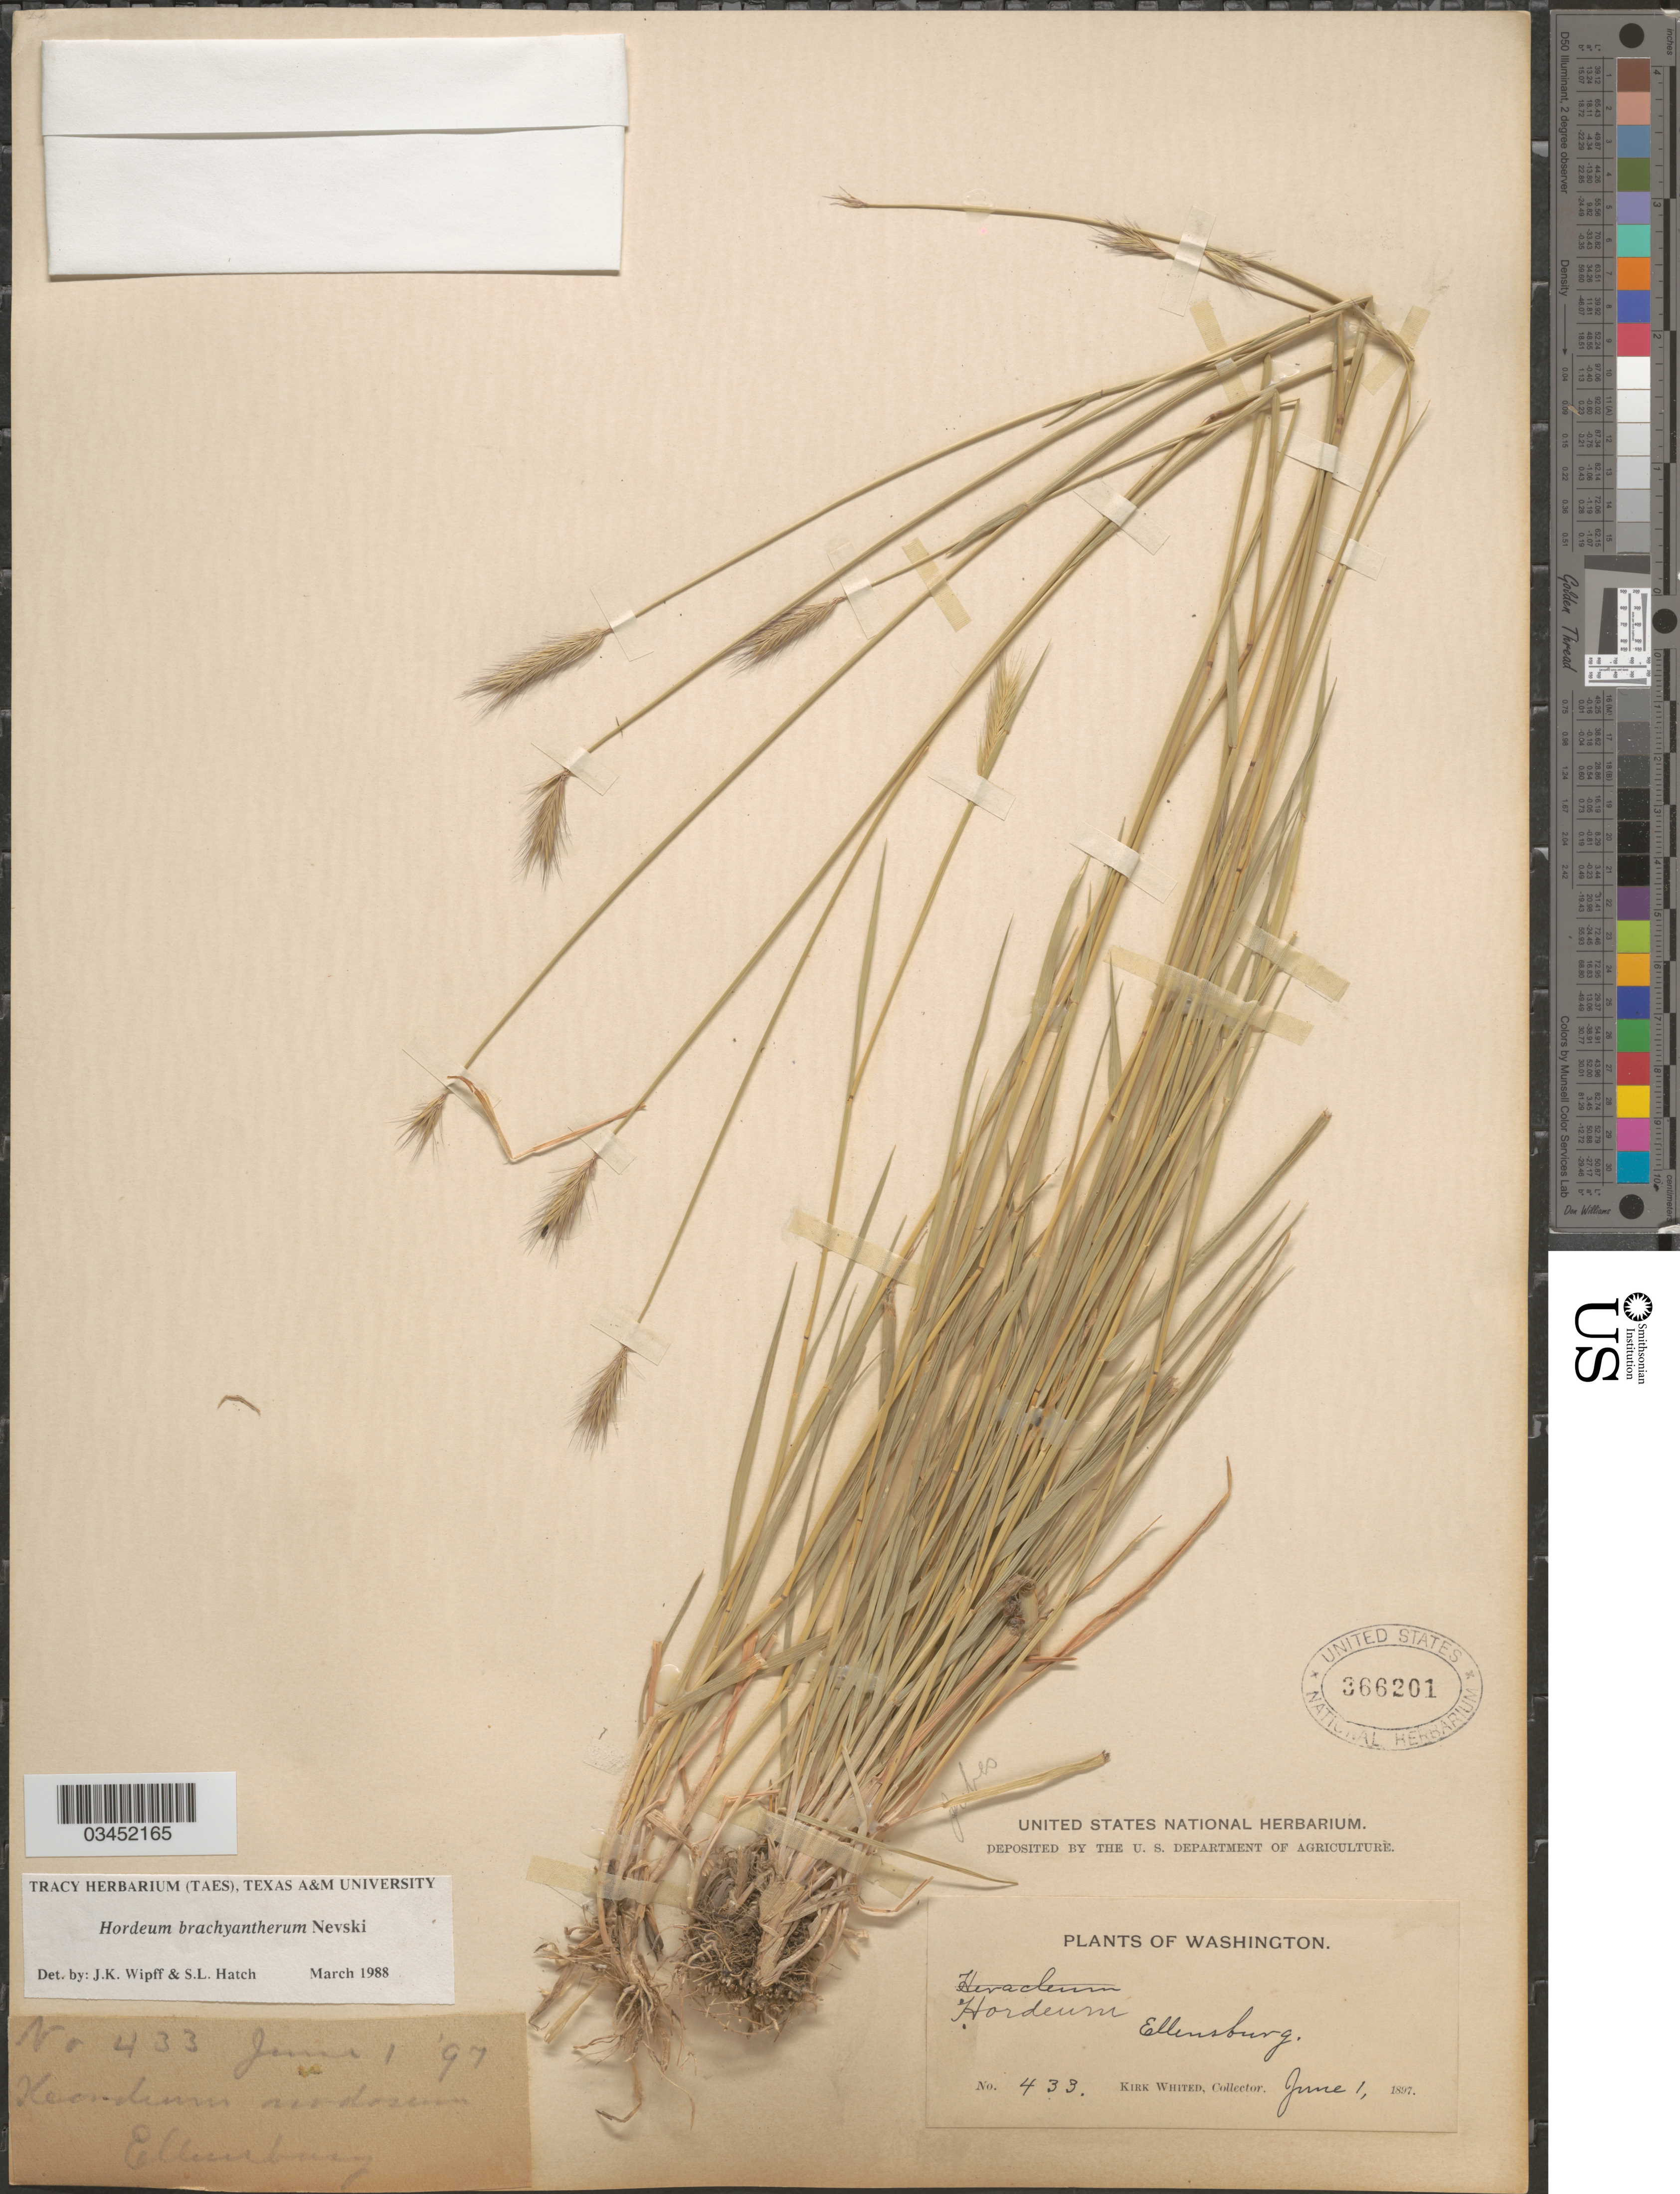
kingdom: Plantae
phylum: Tracheophyta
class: Liliopsida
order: Poales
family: Poaceae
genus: Hordeum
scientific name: Hordeum brachyantherum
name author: Nevski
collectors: K. Whited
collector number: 433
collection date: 1897-06-01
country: United States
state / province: Washington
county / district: Kittitas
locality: Ellensburg.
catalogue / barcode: US 366201